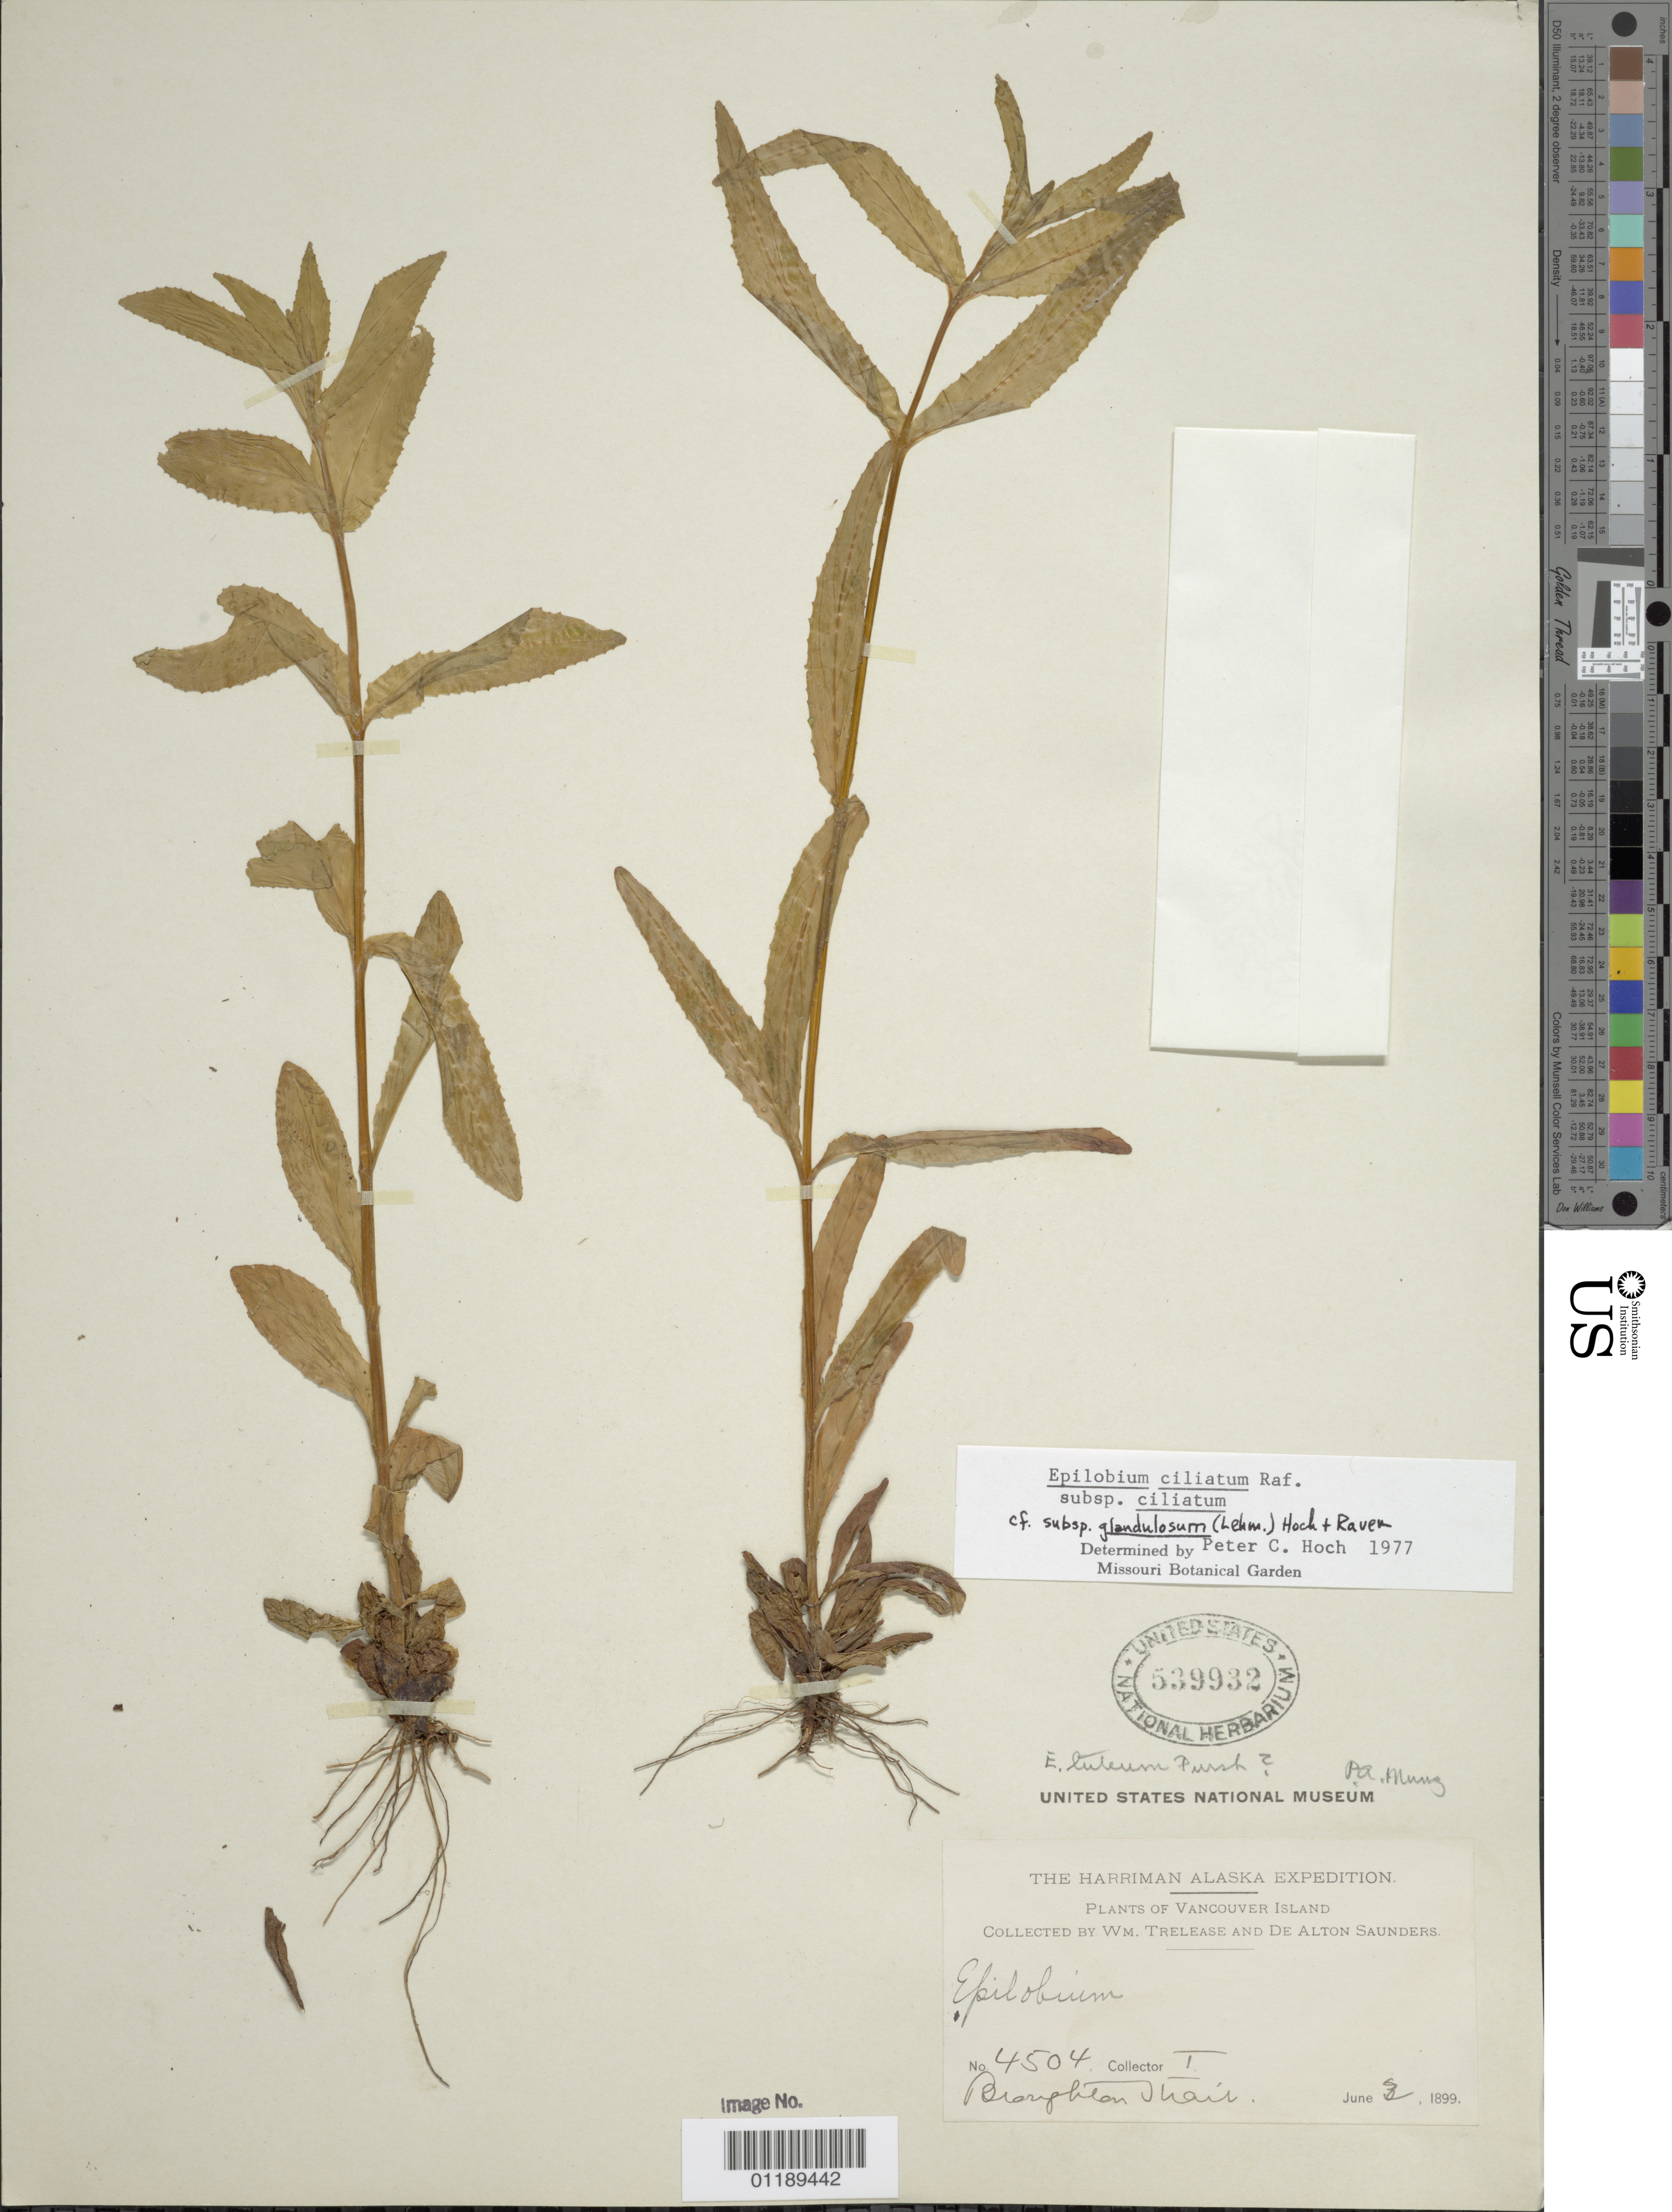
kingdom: Plantae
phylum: Tracheophyta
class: Magnoliopsida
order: Myrtales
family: Onagraceae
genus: Epilobium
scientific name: Epilobium ciliatum subsp. glandulosum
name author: (Lehm.) Hoch & P.H. Raven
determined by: Hoch, P. C.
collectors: W. Trelease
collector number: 4504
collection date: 1899-06-02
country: Canada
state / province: British Columbia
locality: Vancouver Island.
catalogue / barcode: US 539932